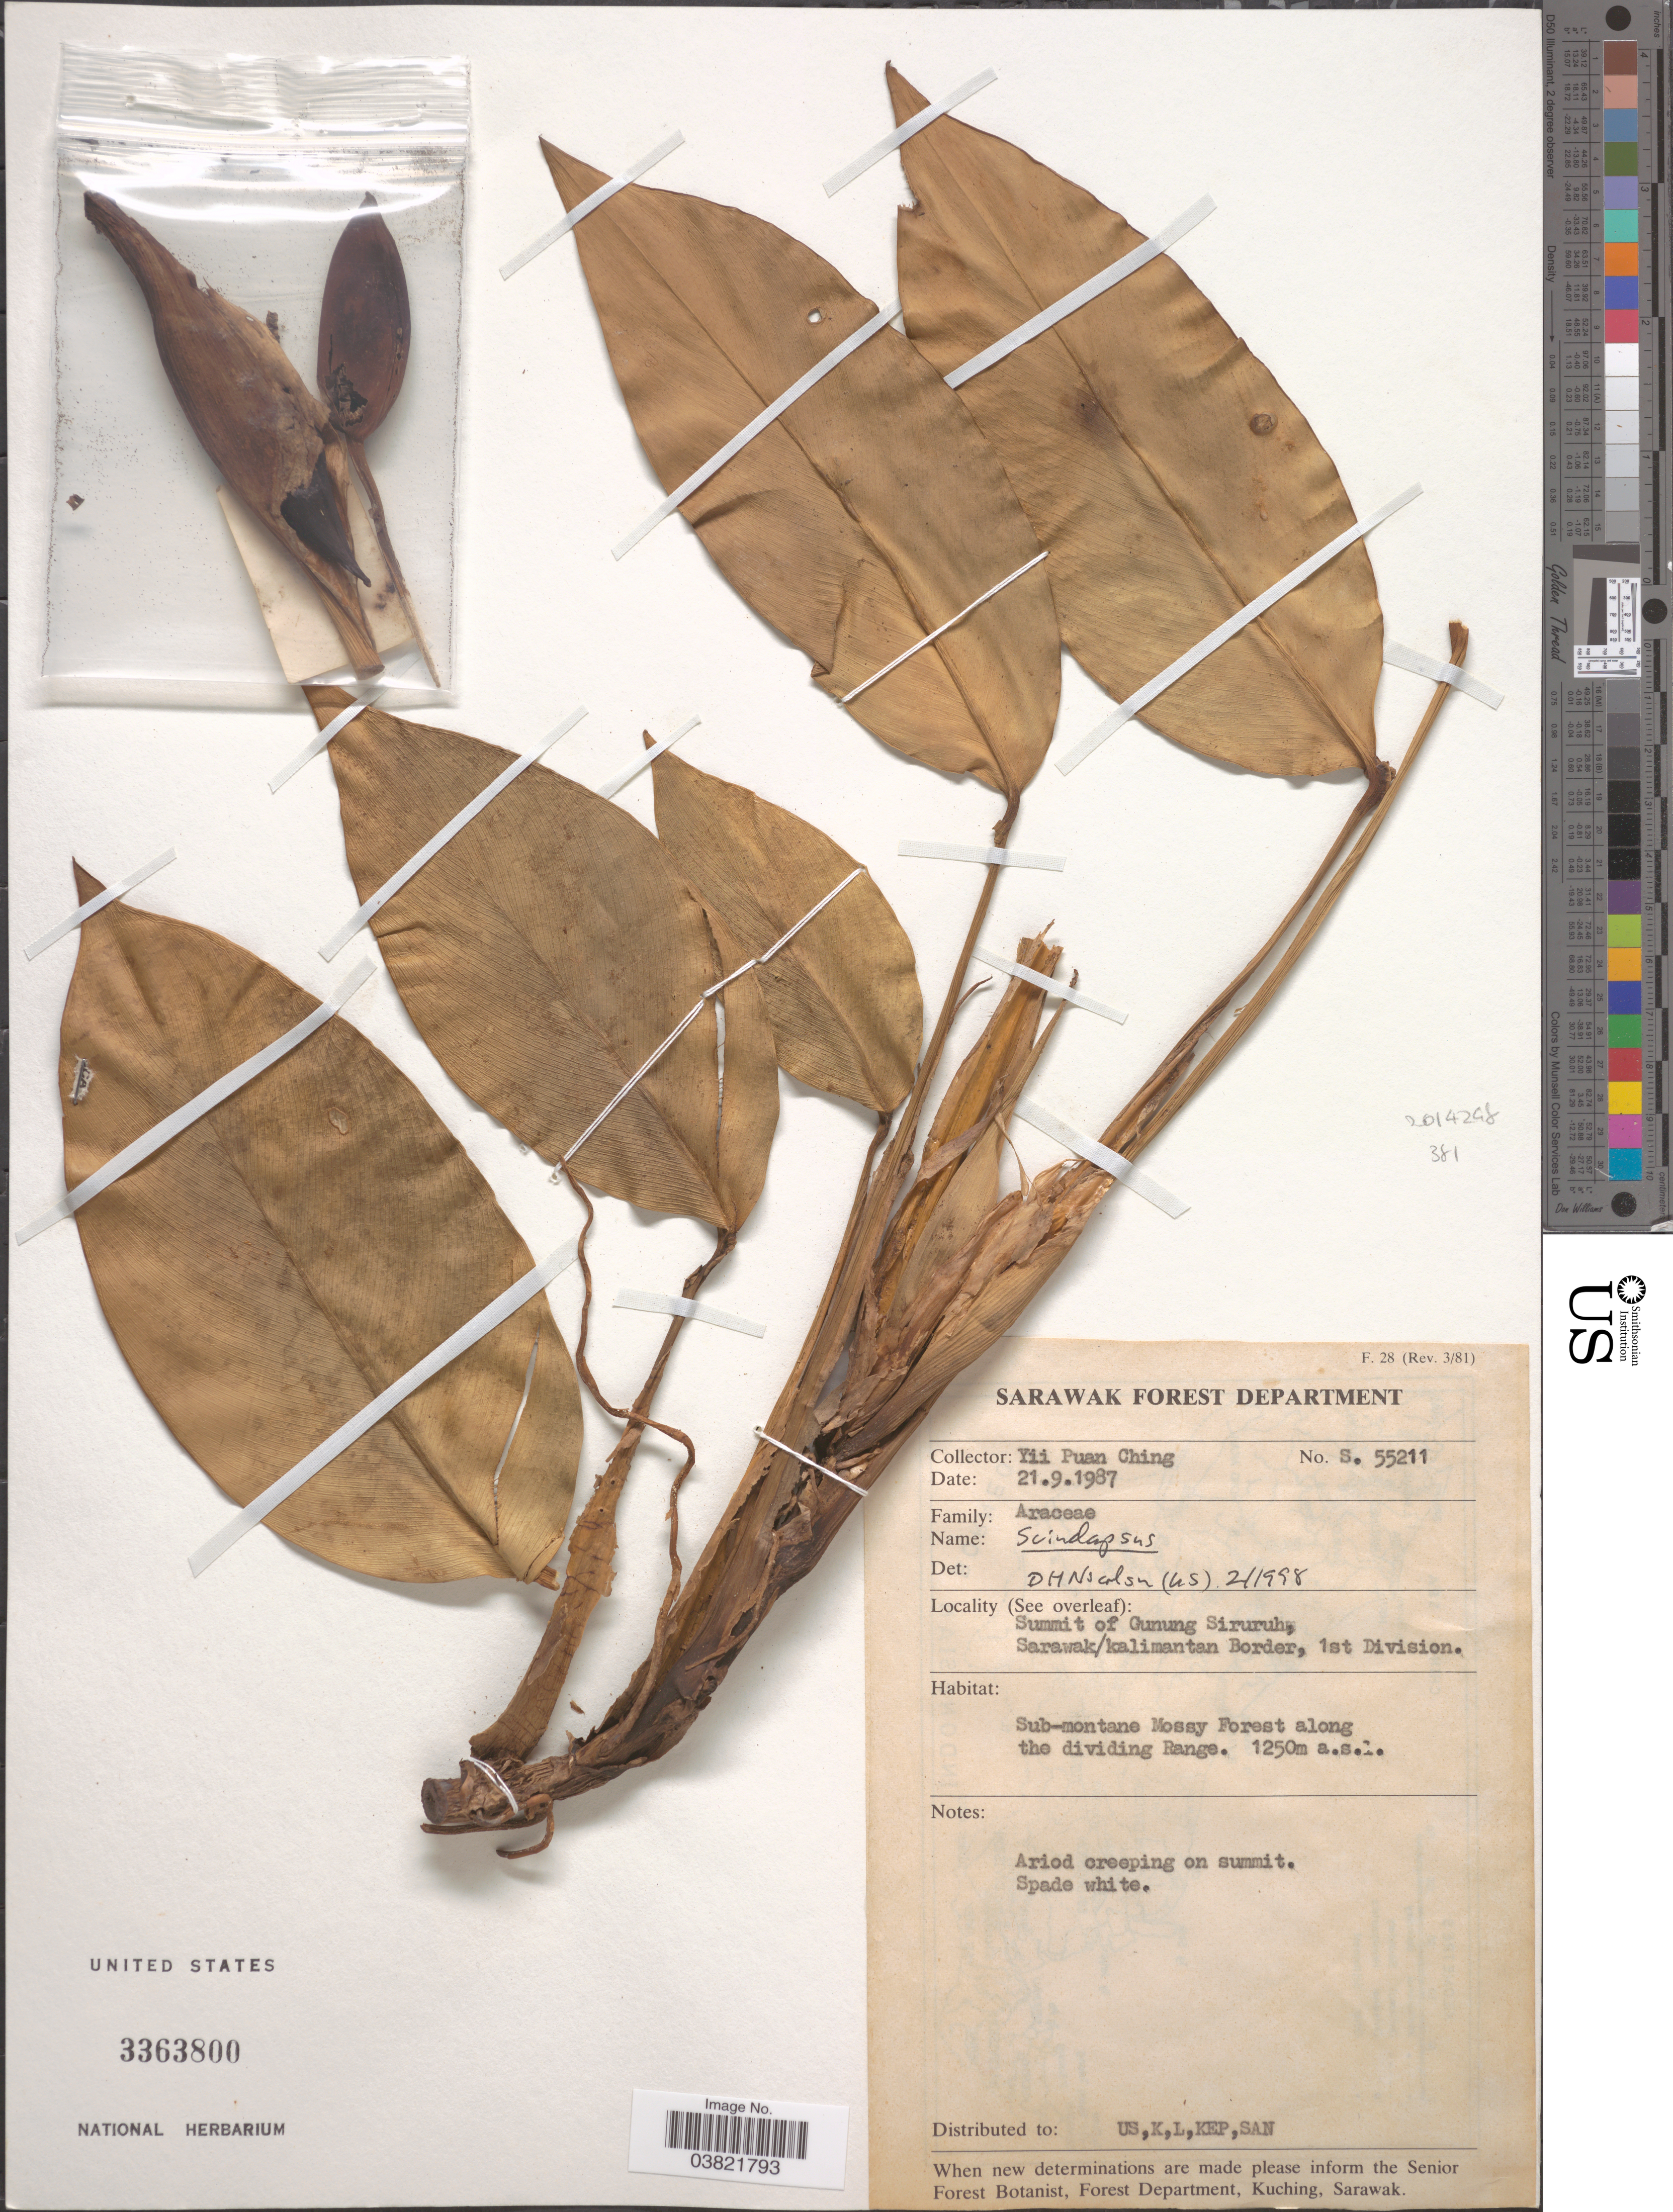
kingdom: Plantae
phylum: Tracheophyta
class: Liliopsida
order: Alismatales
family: Araceae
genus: Scindapsus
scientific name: Scindapsus sp.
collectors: Y. P. Ching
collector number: S55211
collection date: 1987-09-21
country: Indonesia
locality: Summit of Gunung Siruruh, Sarawak/kalimantan Border, 1st Division. Sub-montane Mossy Forest along the dividing Range.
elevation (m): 1250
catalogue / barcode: US 3363800